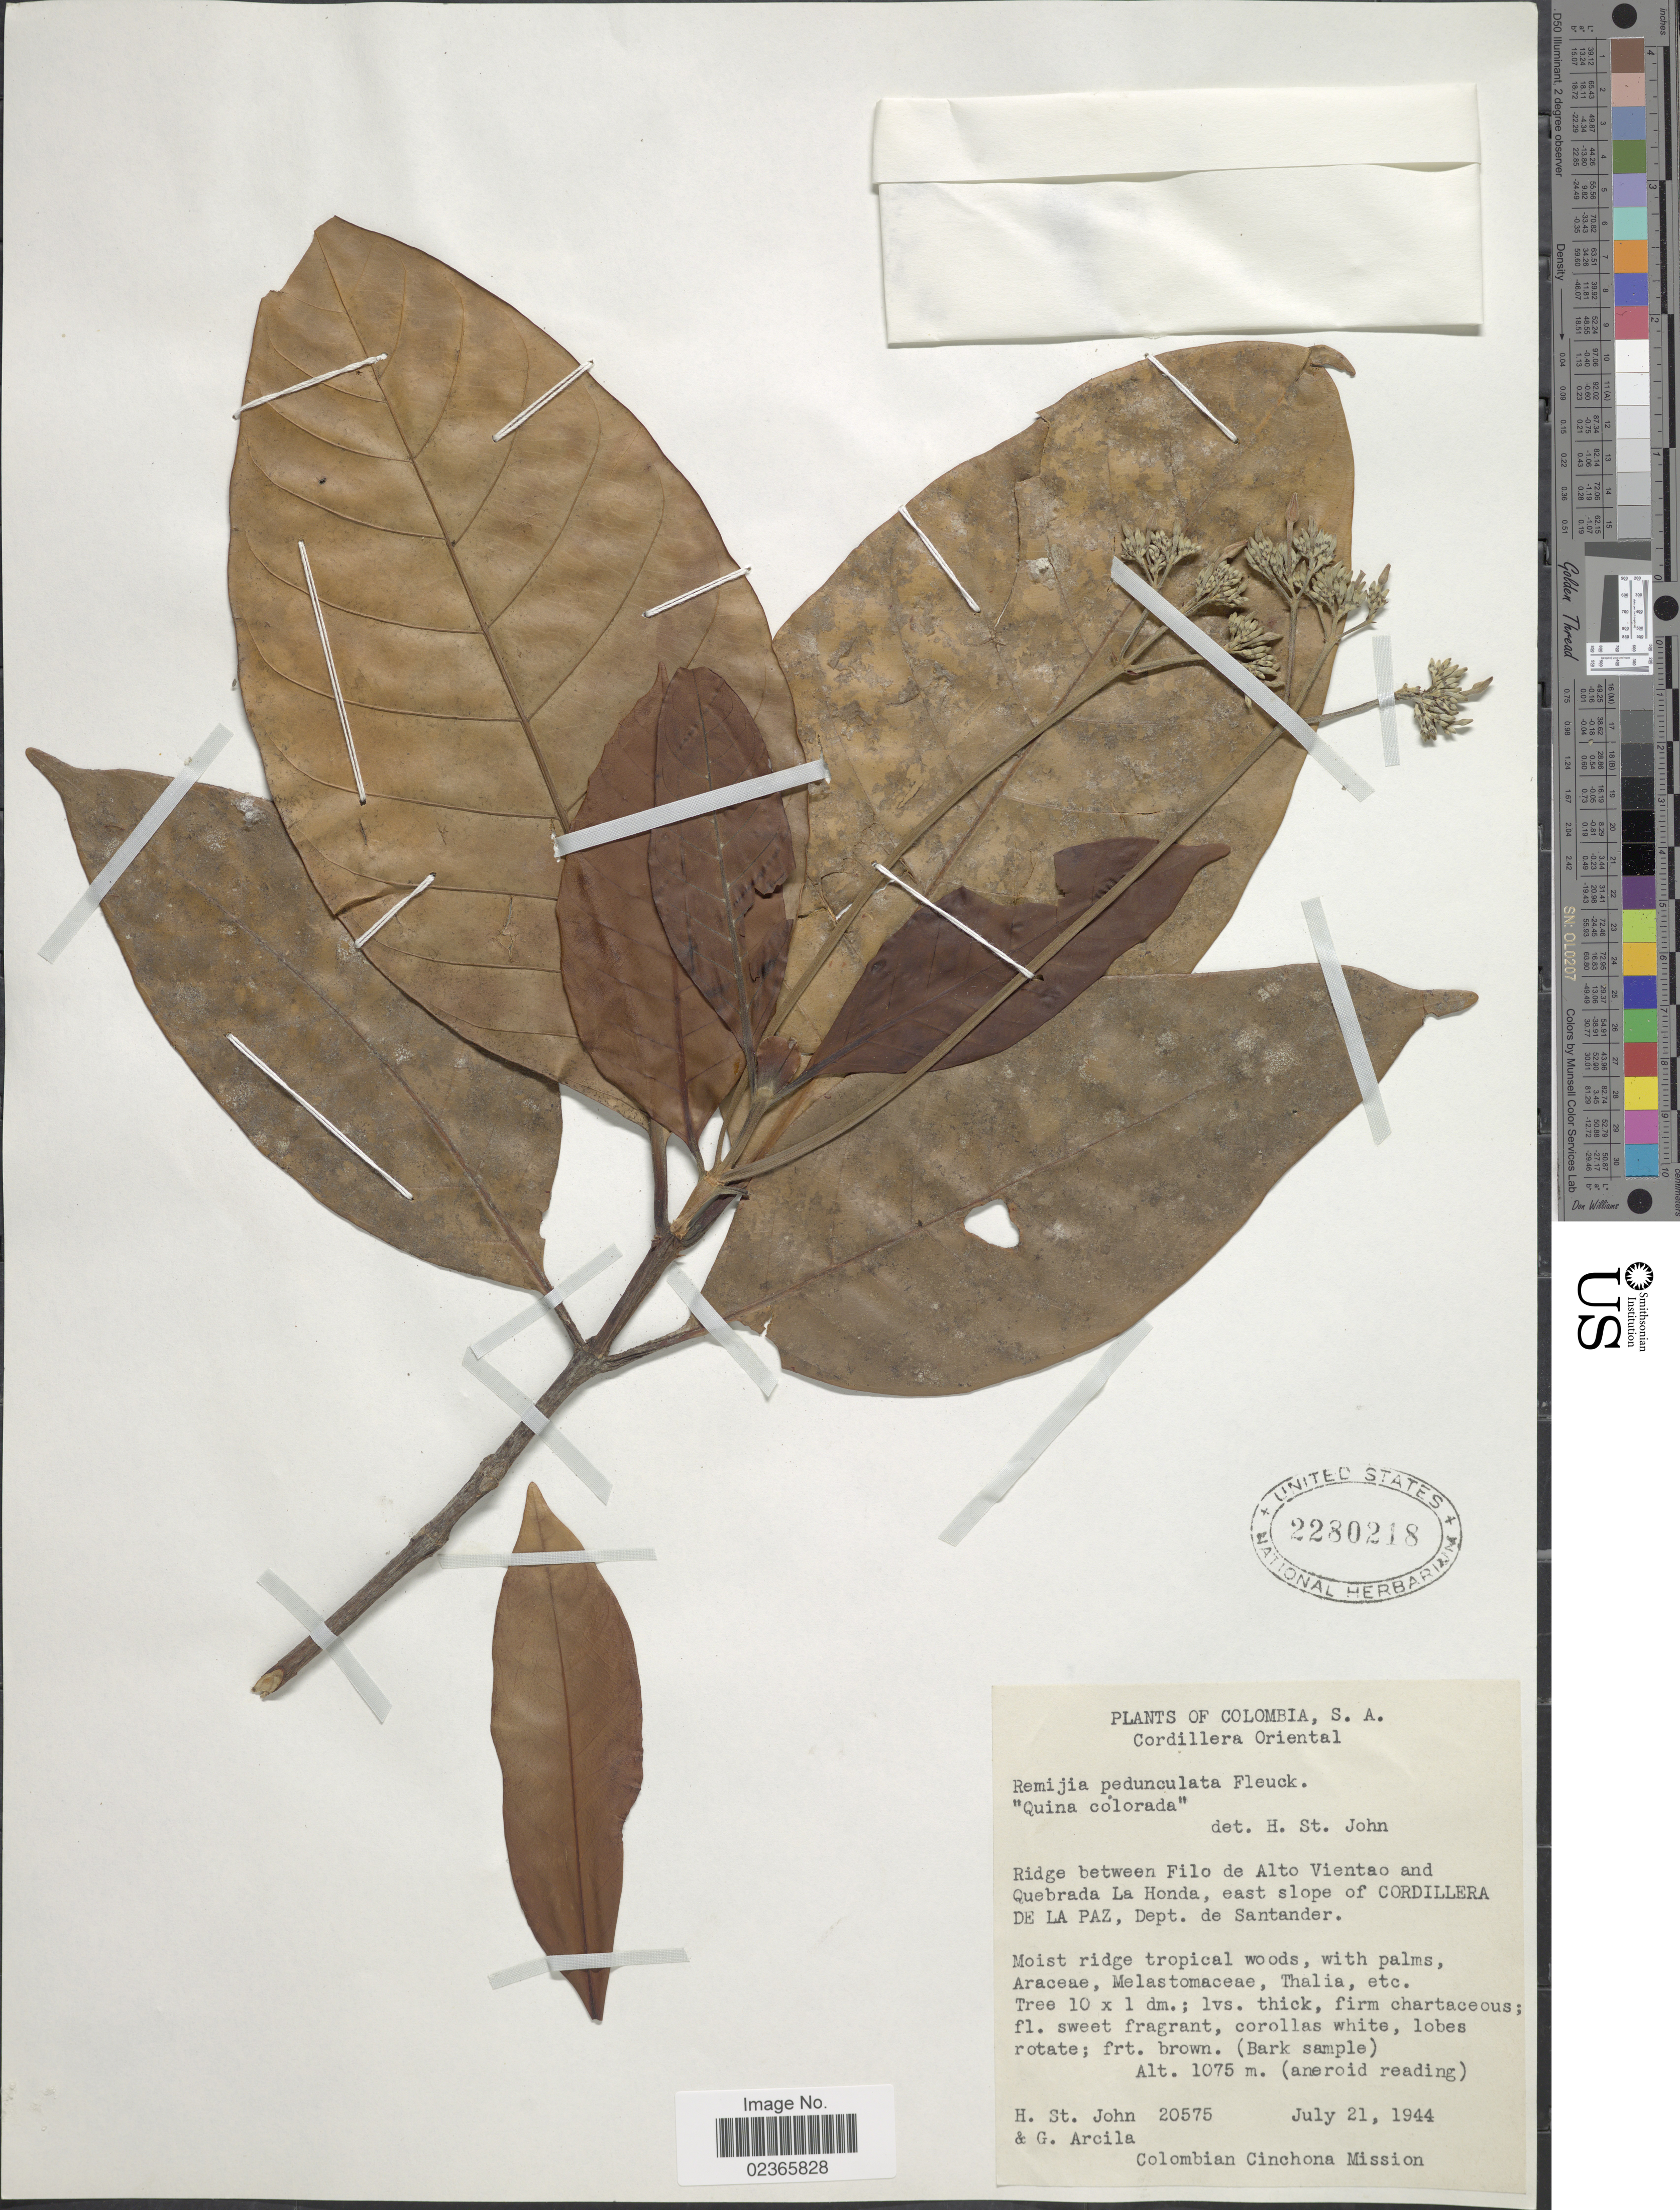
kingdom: Plantae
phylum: Tracheophyta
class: Magnoliopsida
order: Gentianales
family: Rubiaceae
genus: Remijia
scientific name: Remijia pedunculata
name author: (H. Karst.) Fluck.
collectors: H. St. John & G. Arcila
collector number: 20575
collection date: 1944-07-21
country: Colombia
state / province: Santander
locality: Cordillera Oriental, Ridge between Filo de Alto Vientao and Quebrada La Honda, east slope of Cordillera de La Paz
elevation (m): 1075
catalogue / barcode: US 2280218